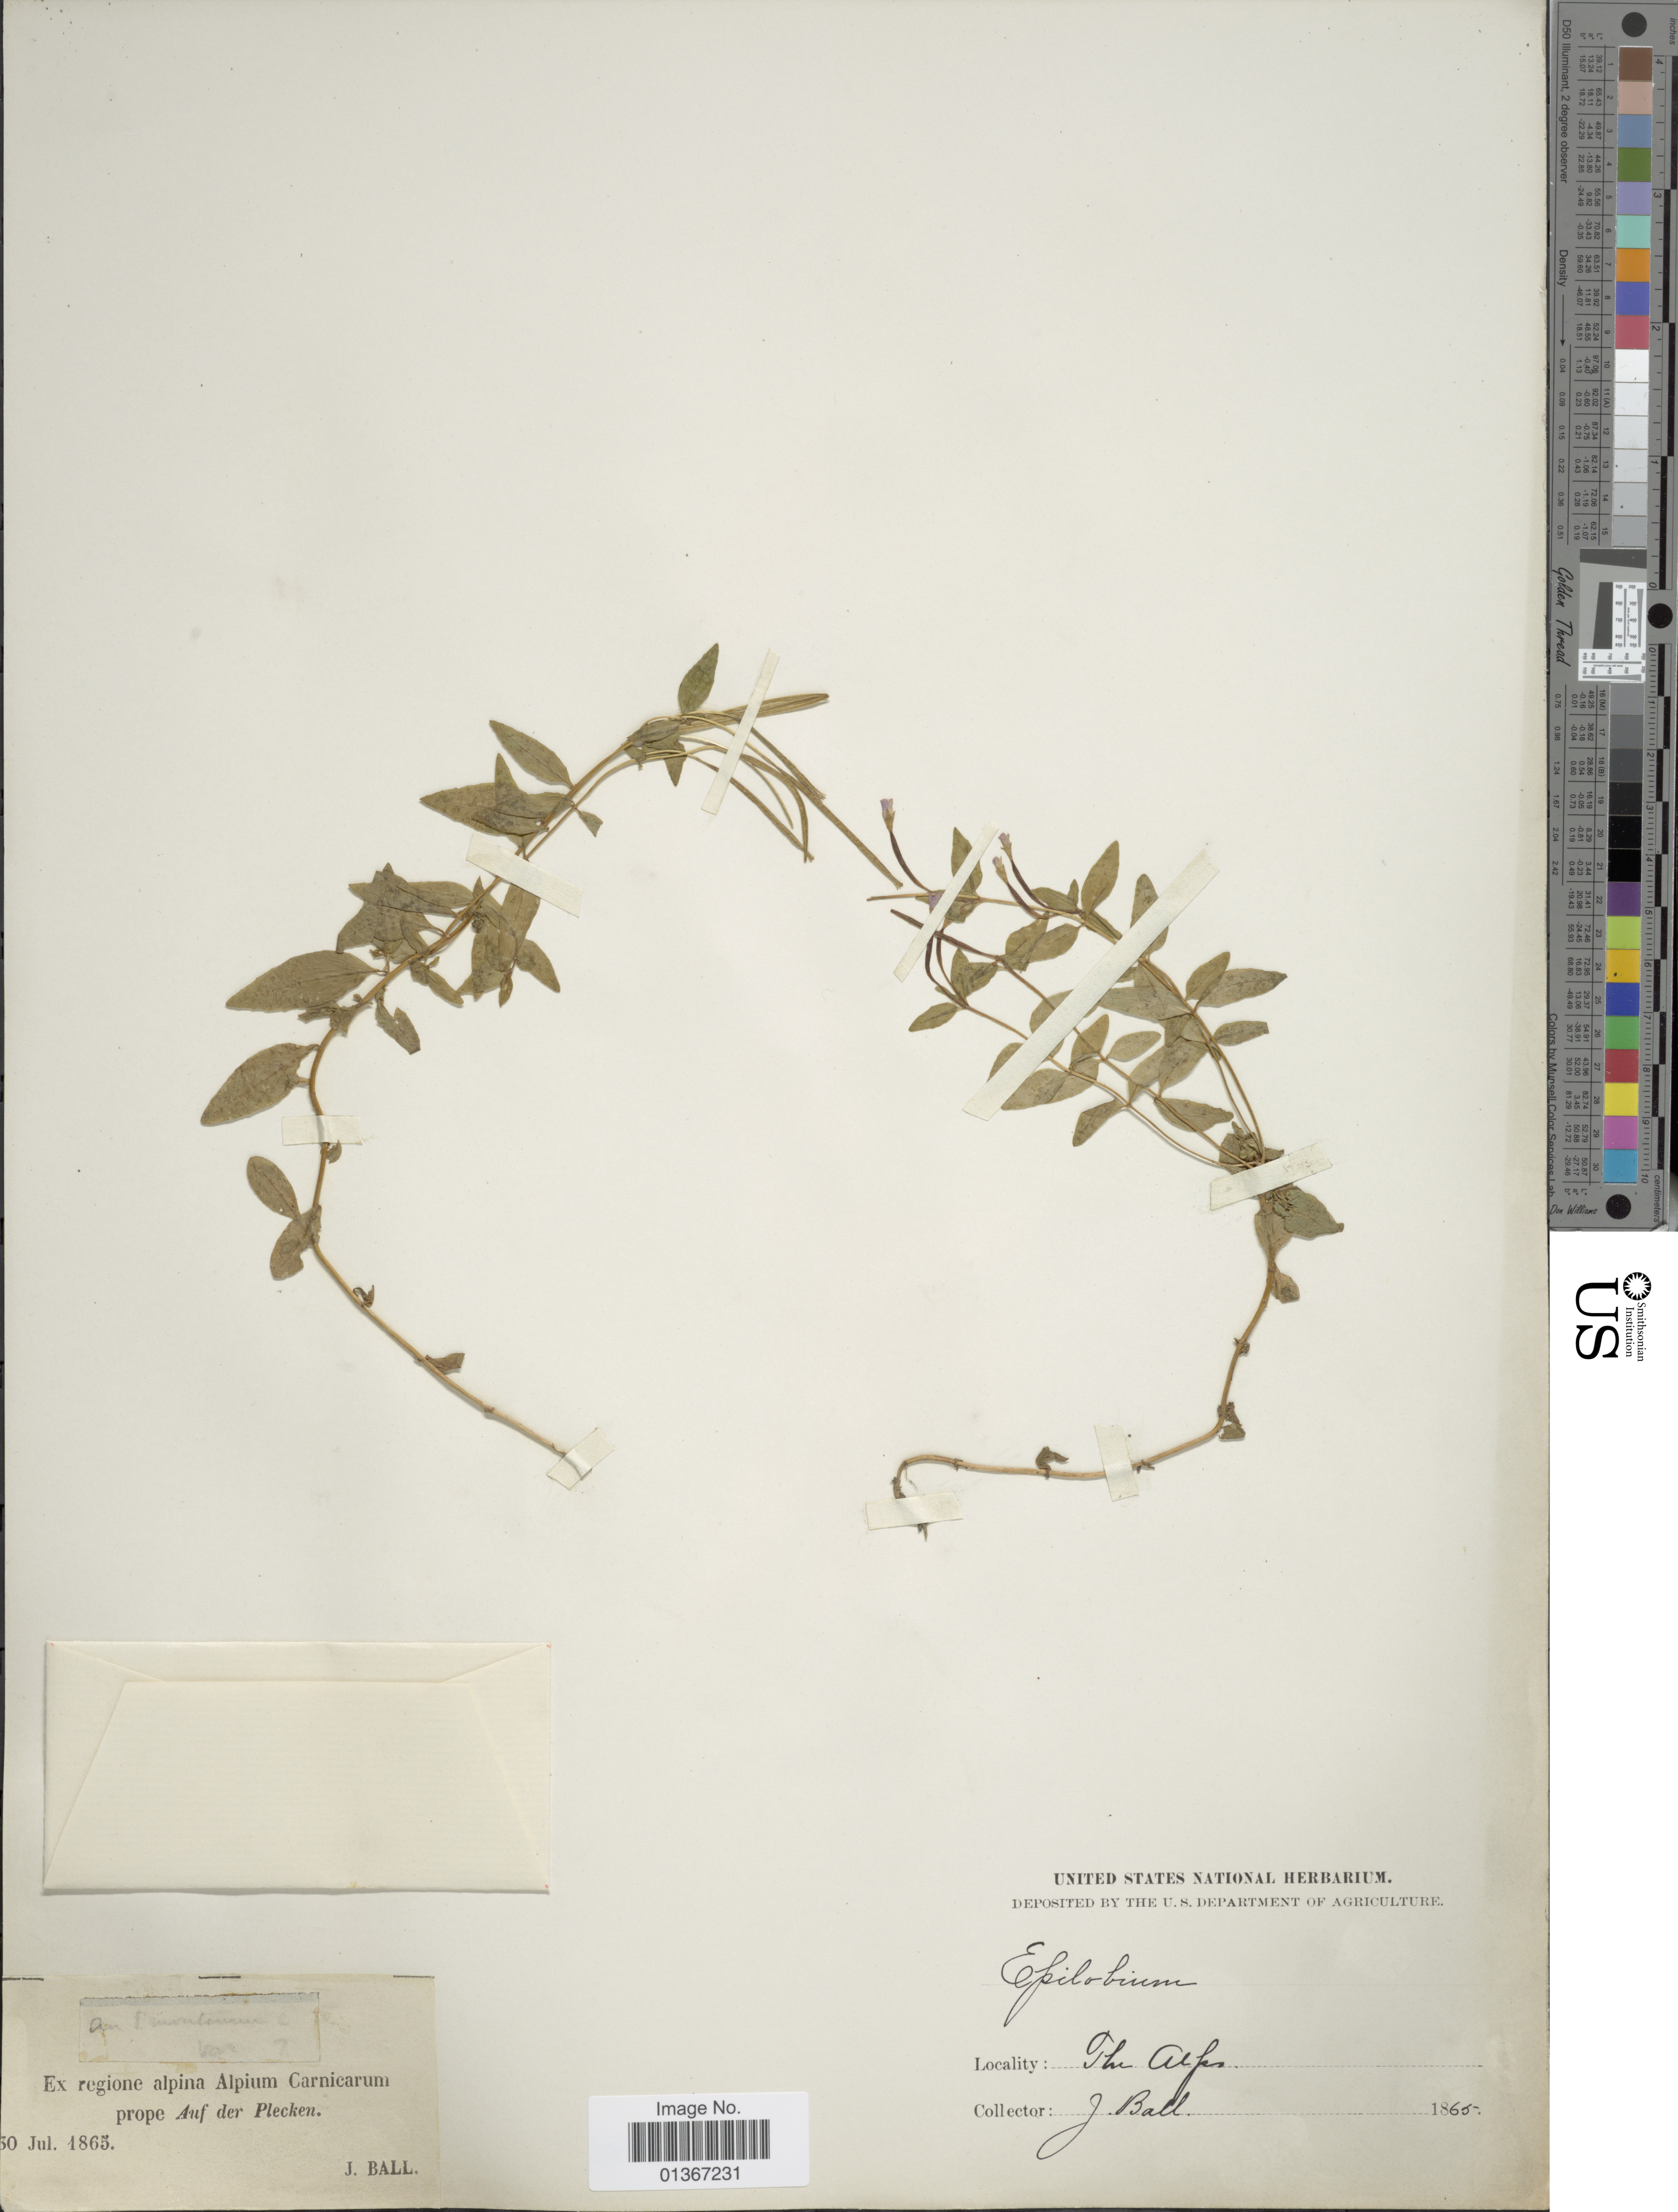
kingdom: Plantae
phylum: Tracheophyta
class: Magnoliopsida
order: Myrtales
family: Onagraceae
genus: Epilobium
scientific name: Epilobium sp.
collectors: J. Ball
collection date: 1865-07-30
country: Italy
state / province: Friuli-Venezia Giulia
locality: Ex regione alpina Alpium Carnicarum prope Auf der Plecken. The Alps.